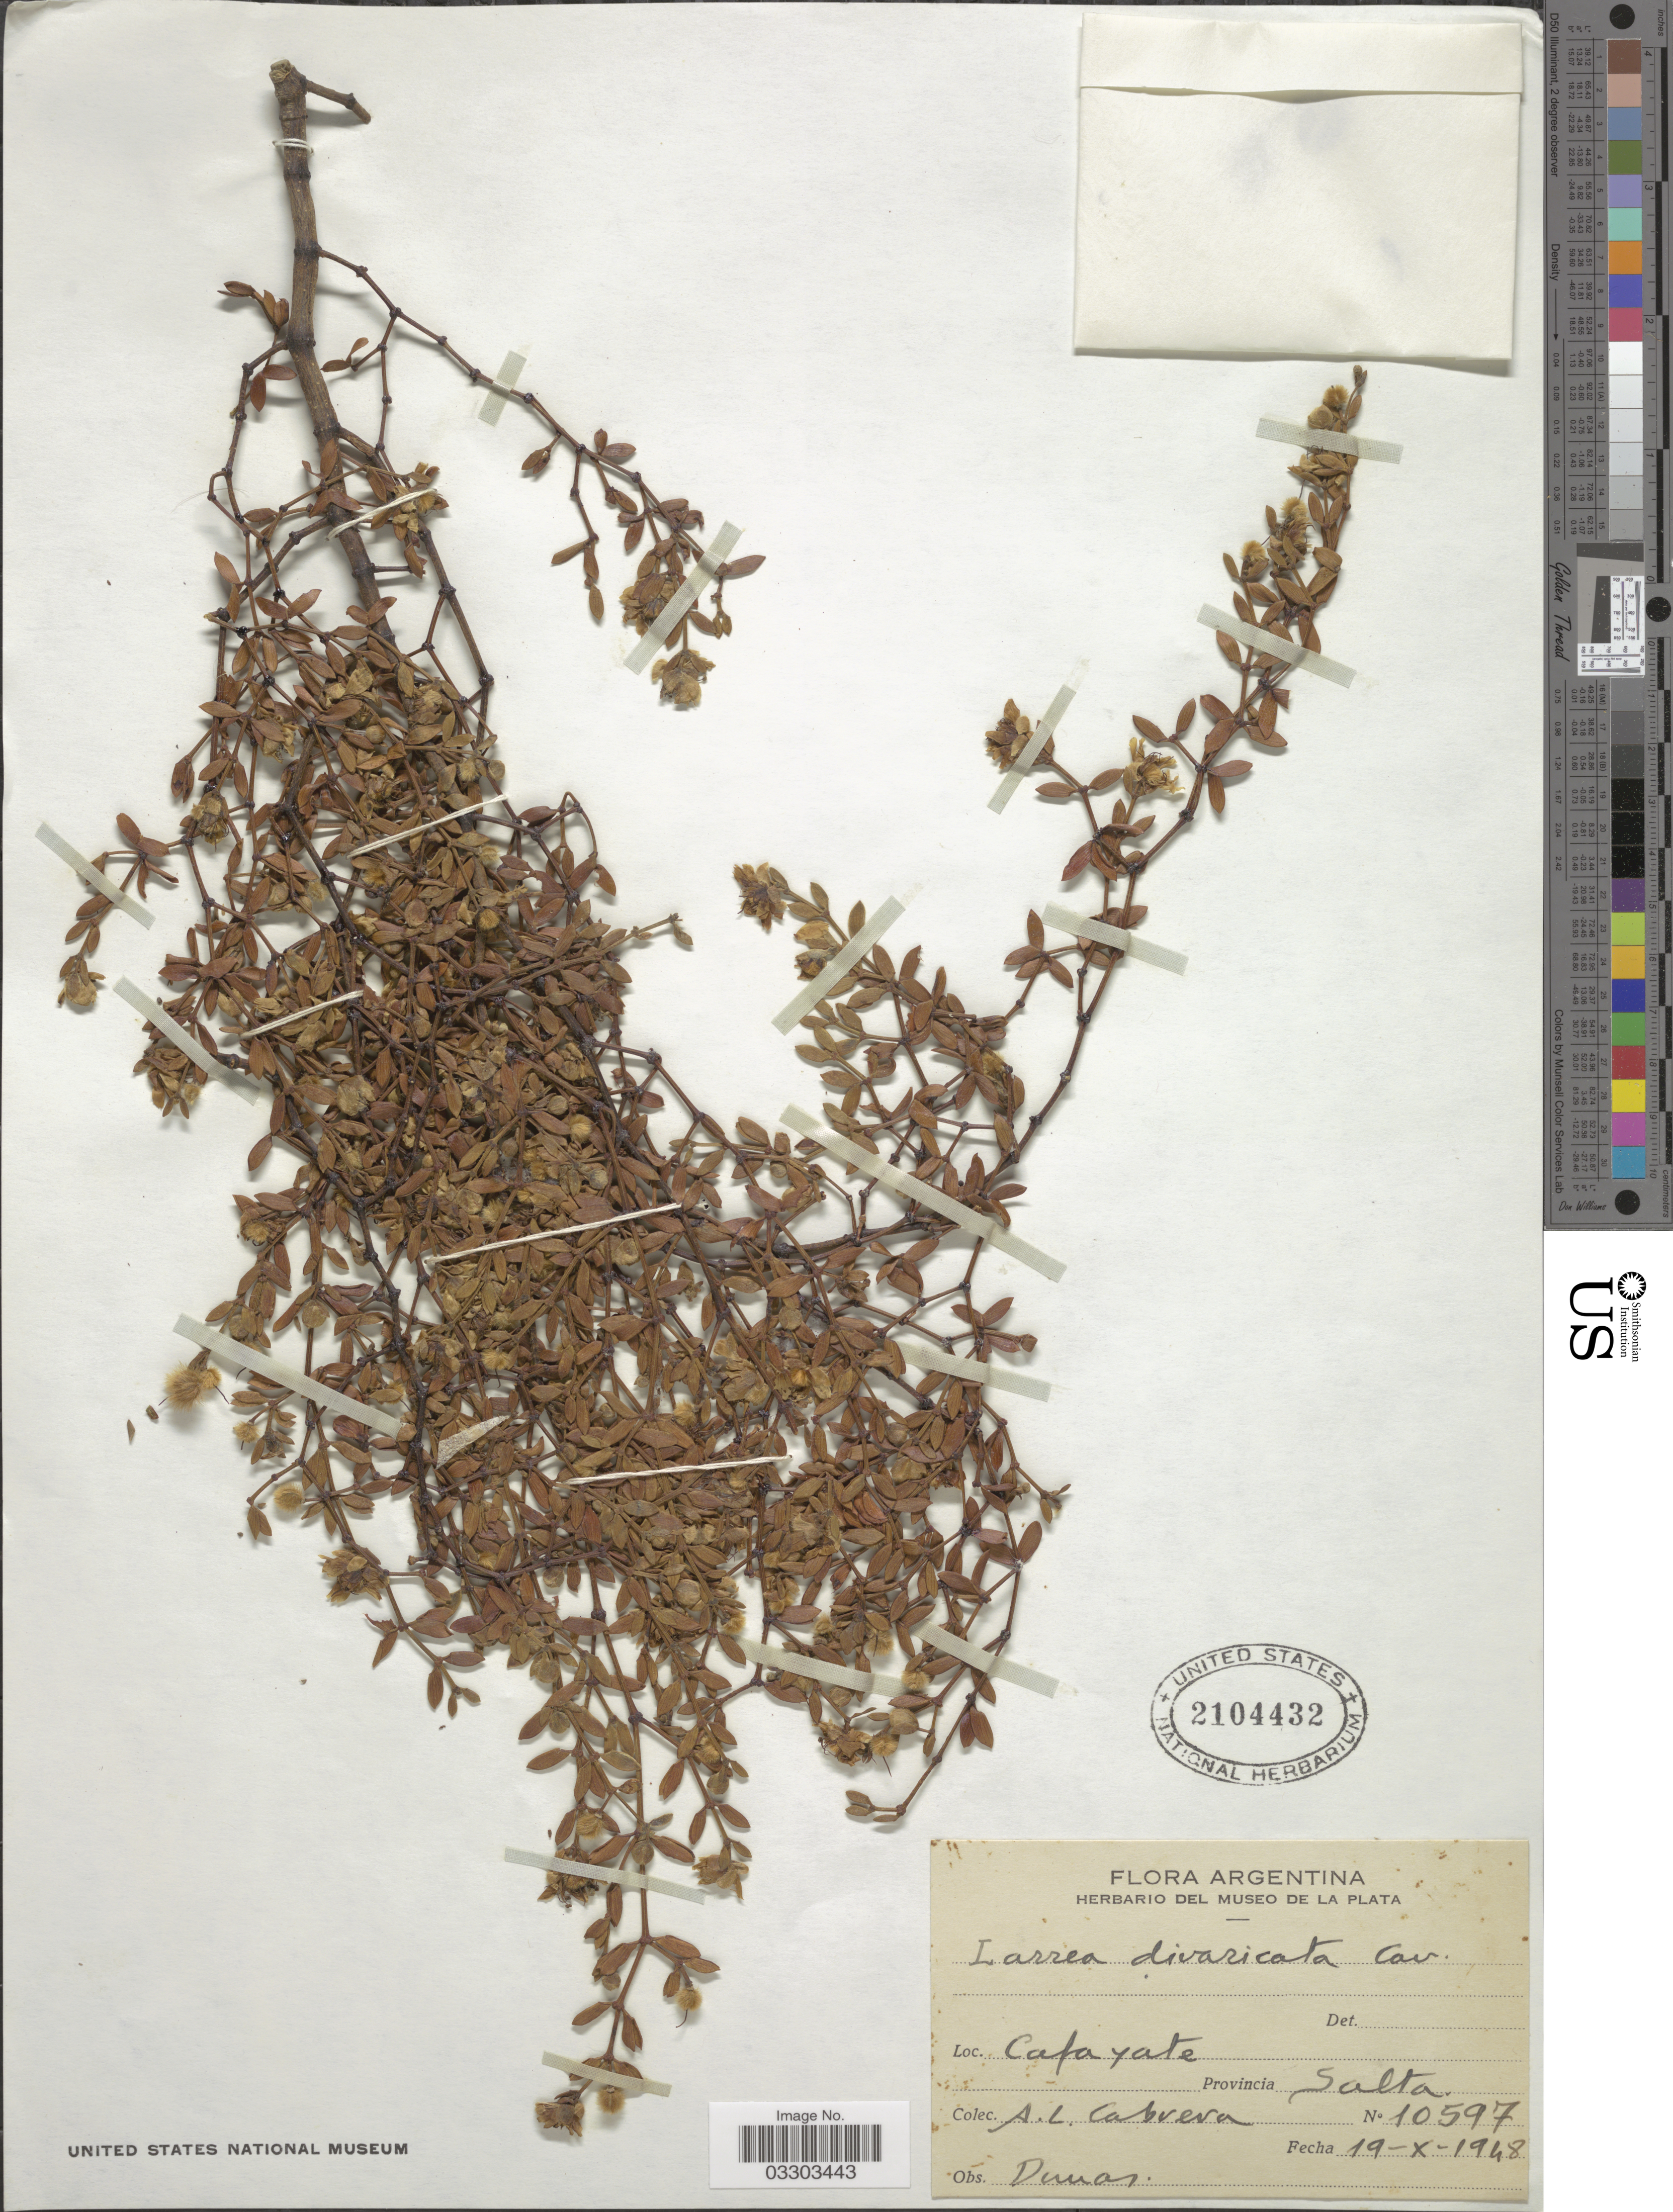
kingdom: Plantae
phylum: Tracheophyta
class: Magnoliopsida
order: Zygophyllales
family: Zygophyllaceae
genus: Larrea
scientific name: Larrea divaricata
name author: Cav.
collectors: A. L. Cabrera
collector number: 10597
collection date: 1948-10-19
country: Argentina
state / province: Salta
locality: Cafayate.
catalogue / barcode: US 2104432